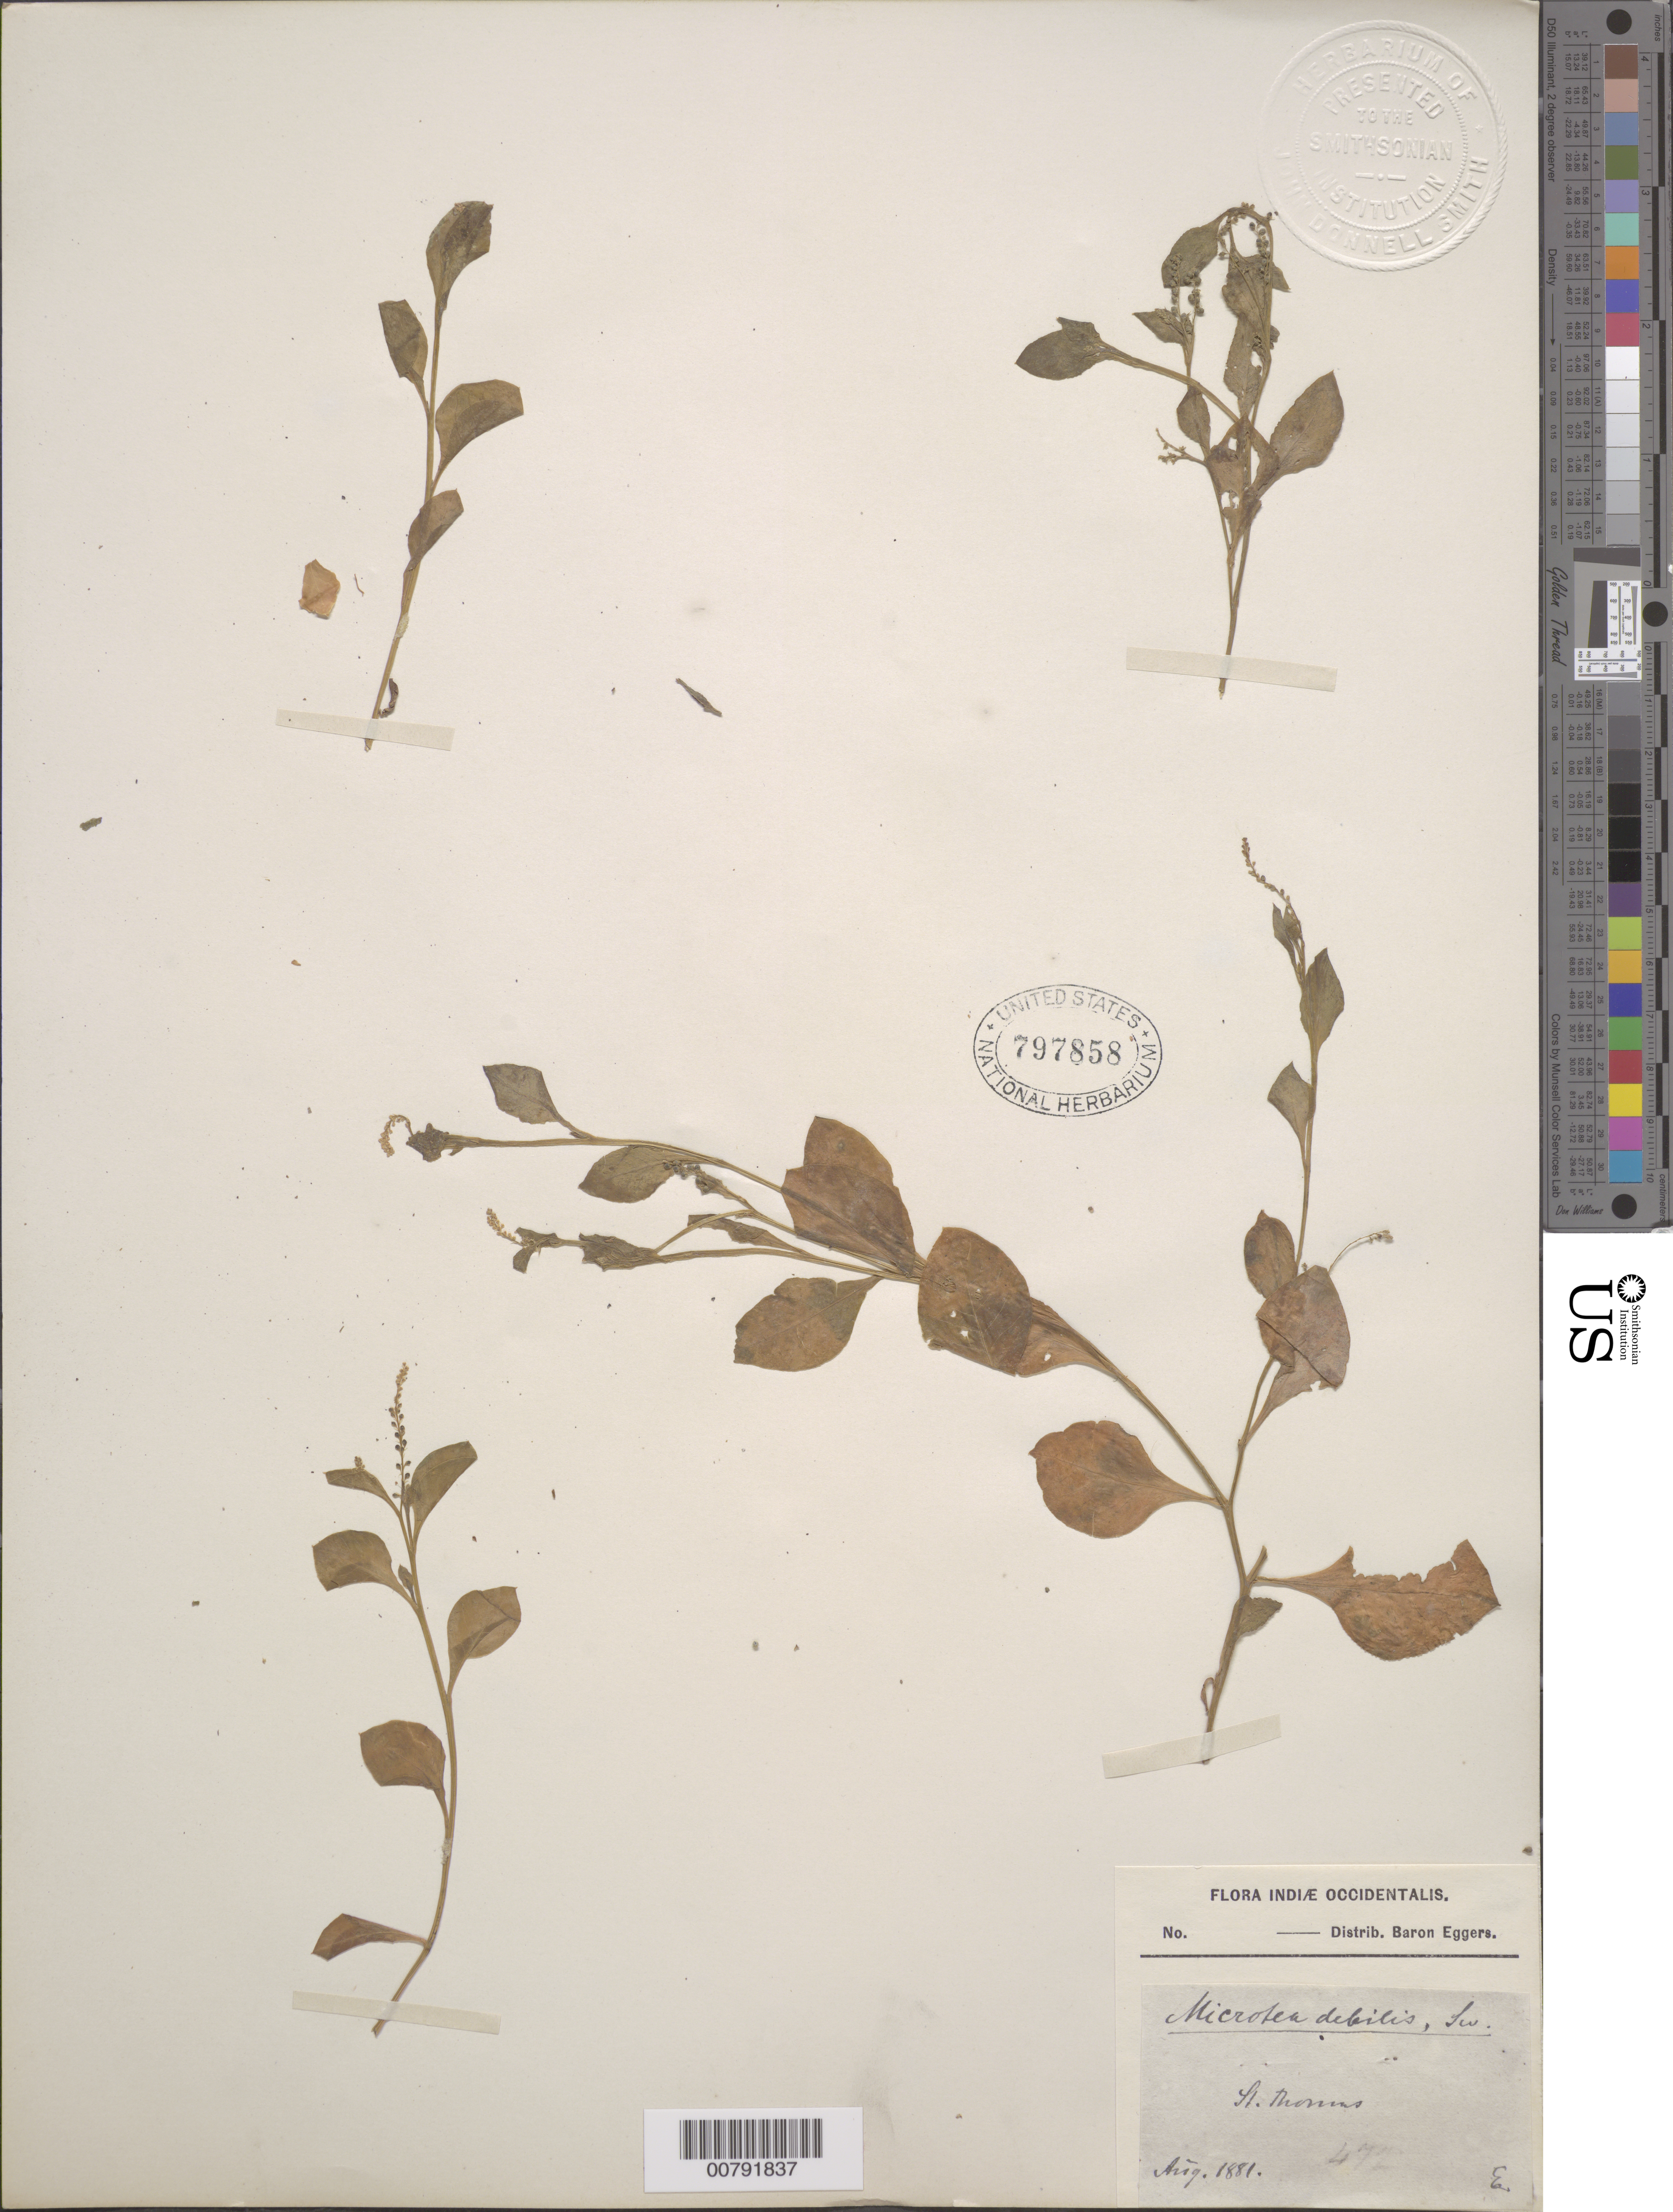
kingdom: Plantae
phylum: Tracheophyta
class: Magnoliopsida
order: Caryophyllales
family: Microteaceae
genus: Microtea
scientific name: Microtea debilis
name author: Sw.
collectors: H. F. A. von Eggers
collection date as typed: Aug 1881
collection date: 1881-08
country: U.S. Virgin Islands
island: St. Thomas I.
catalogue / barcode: US 797858